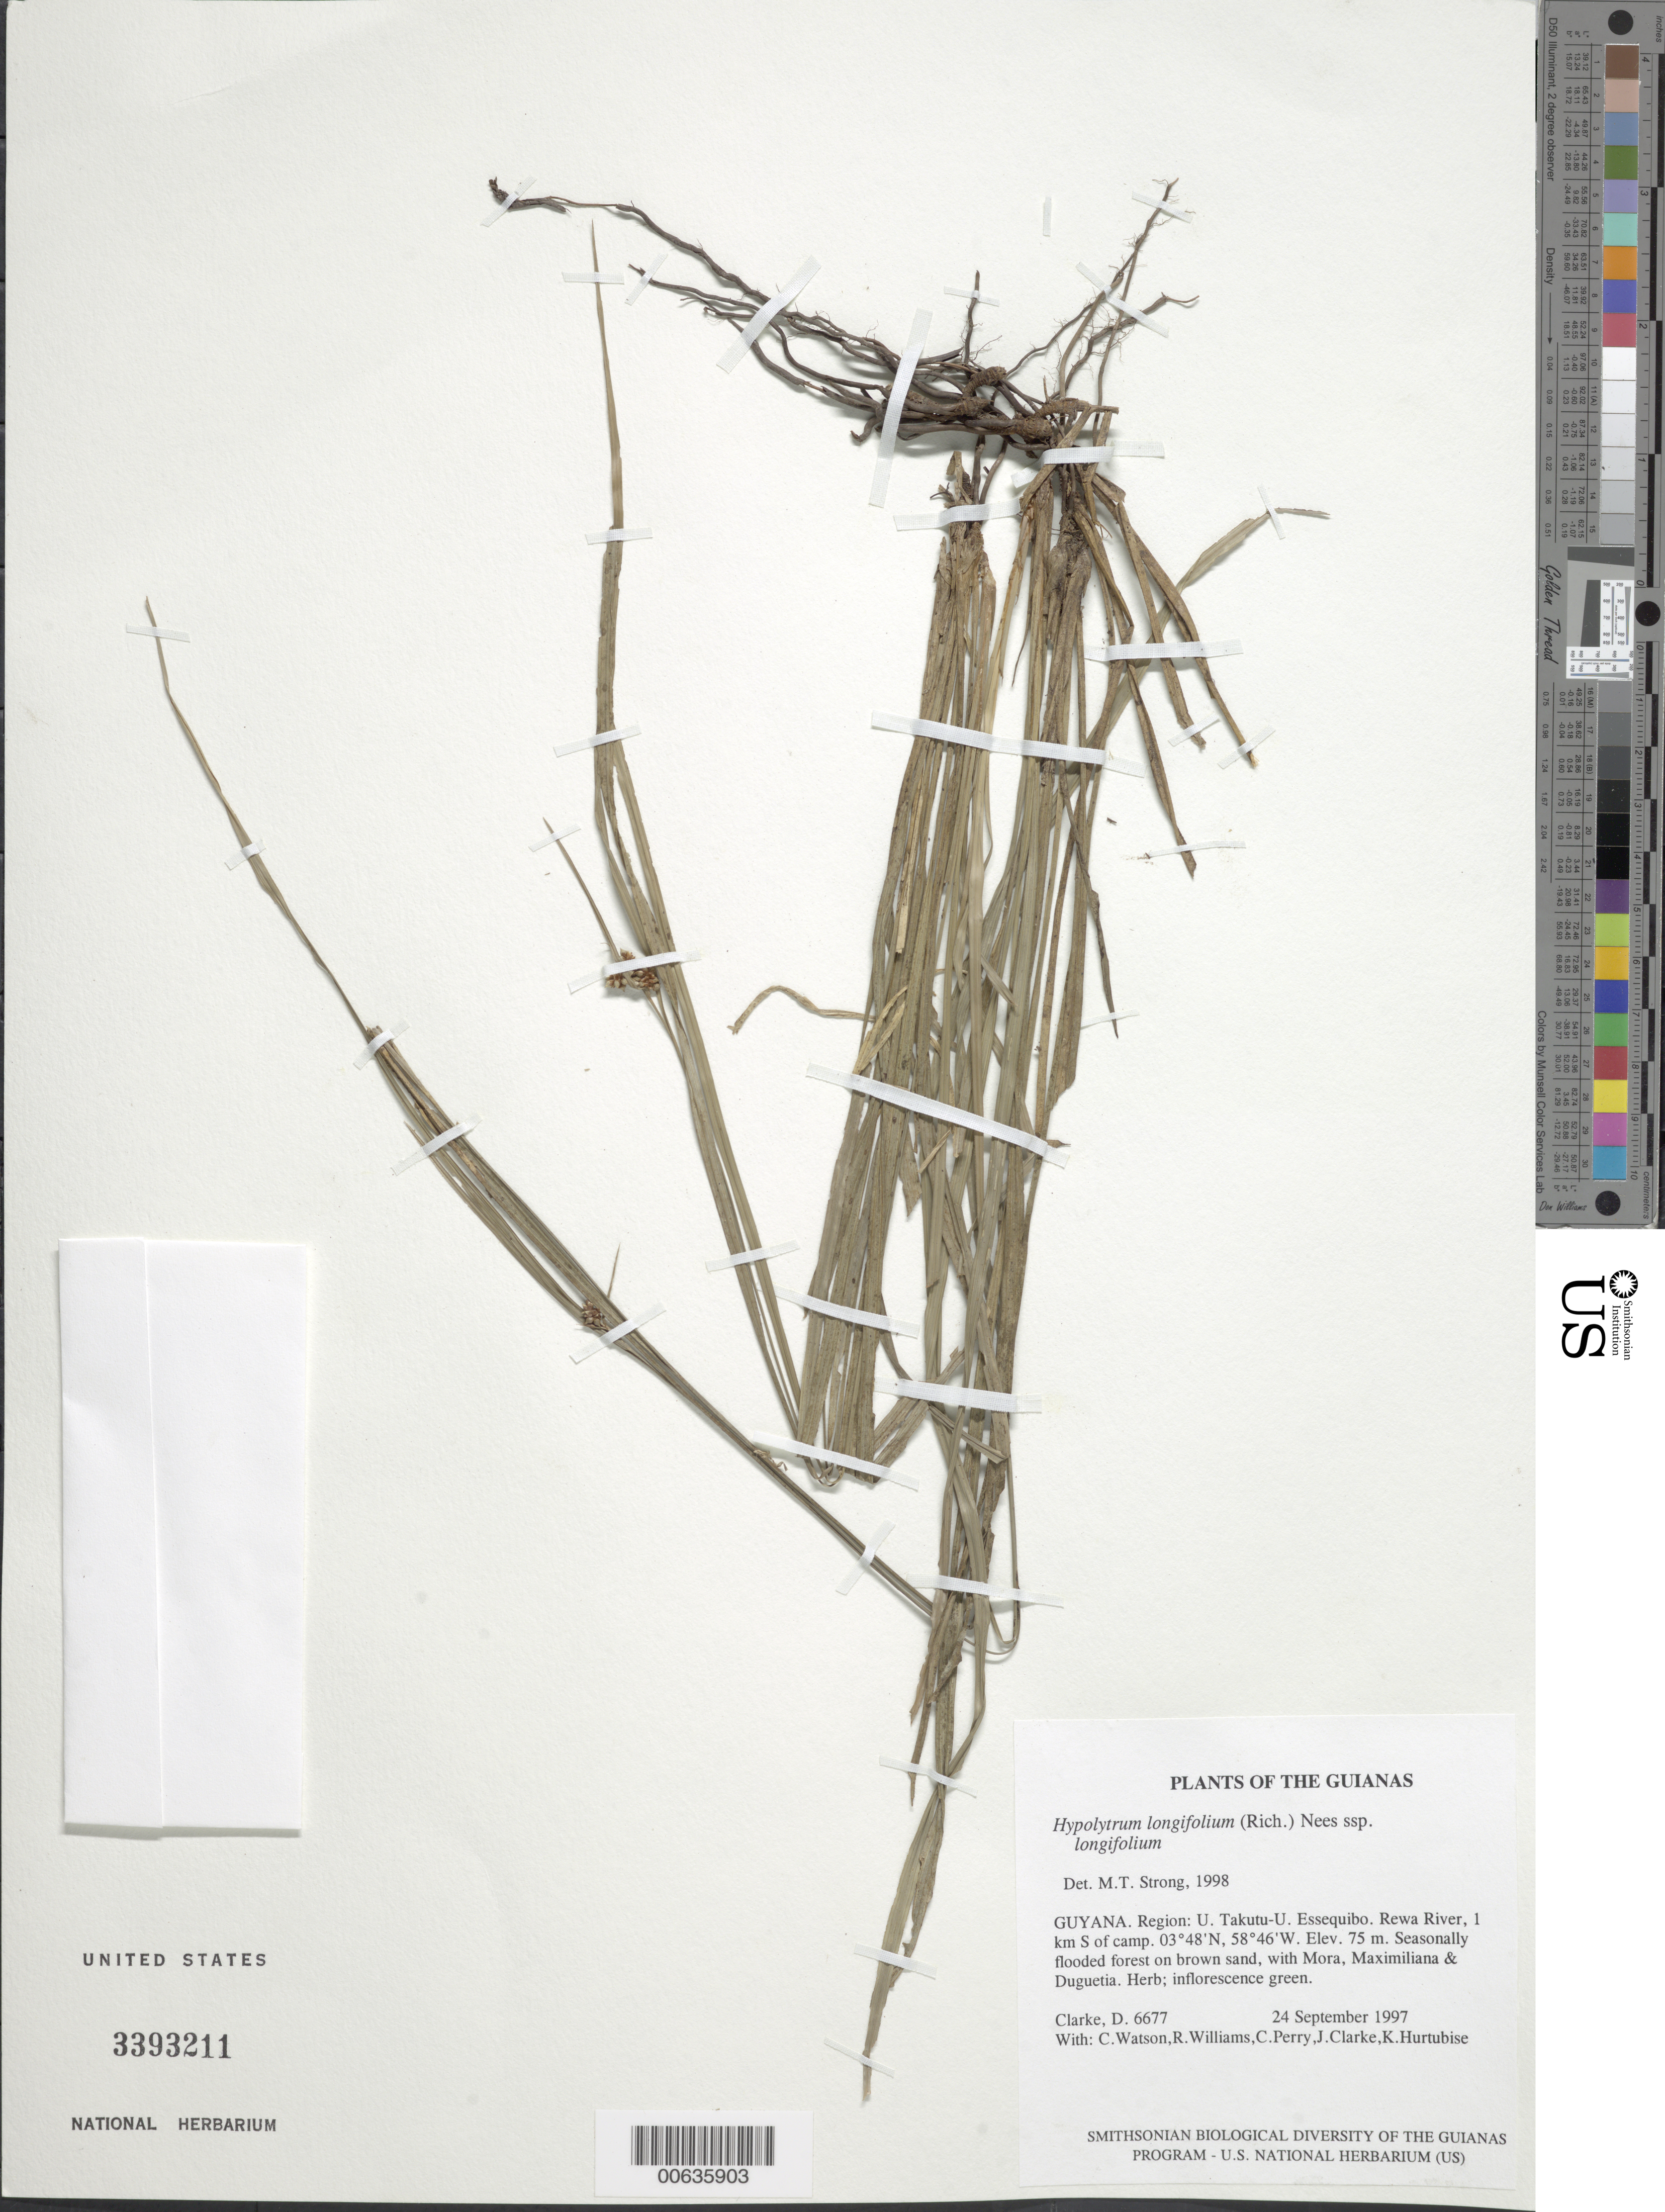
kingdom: Plantae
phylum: Tracheophyta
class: Liliopsida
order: Poales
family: Cyperaceae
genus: Hypolytrum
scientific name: Hypolytrum longifolium subsp. longifolium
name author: (Rich.) Nees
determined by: Strong, M. T., (US), Smithsonian Institution - National Museum of Natural History (UNITED STATES)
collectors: H. D. Clarke, C. Watson, R. Williams, C. Perry, J. Clarke & K. Hurtubise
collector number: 6677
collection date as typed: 24 September 1997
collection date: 1997-09-24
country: Guyana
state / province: U. Takutu-U. Essequibo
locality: Rewa River, 1 km S of camp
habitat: Seasonally flooded forest on brown sand, with Mora, Maximiliana & Duguetia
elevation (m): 75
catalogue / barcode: US 3393211